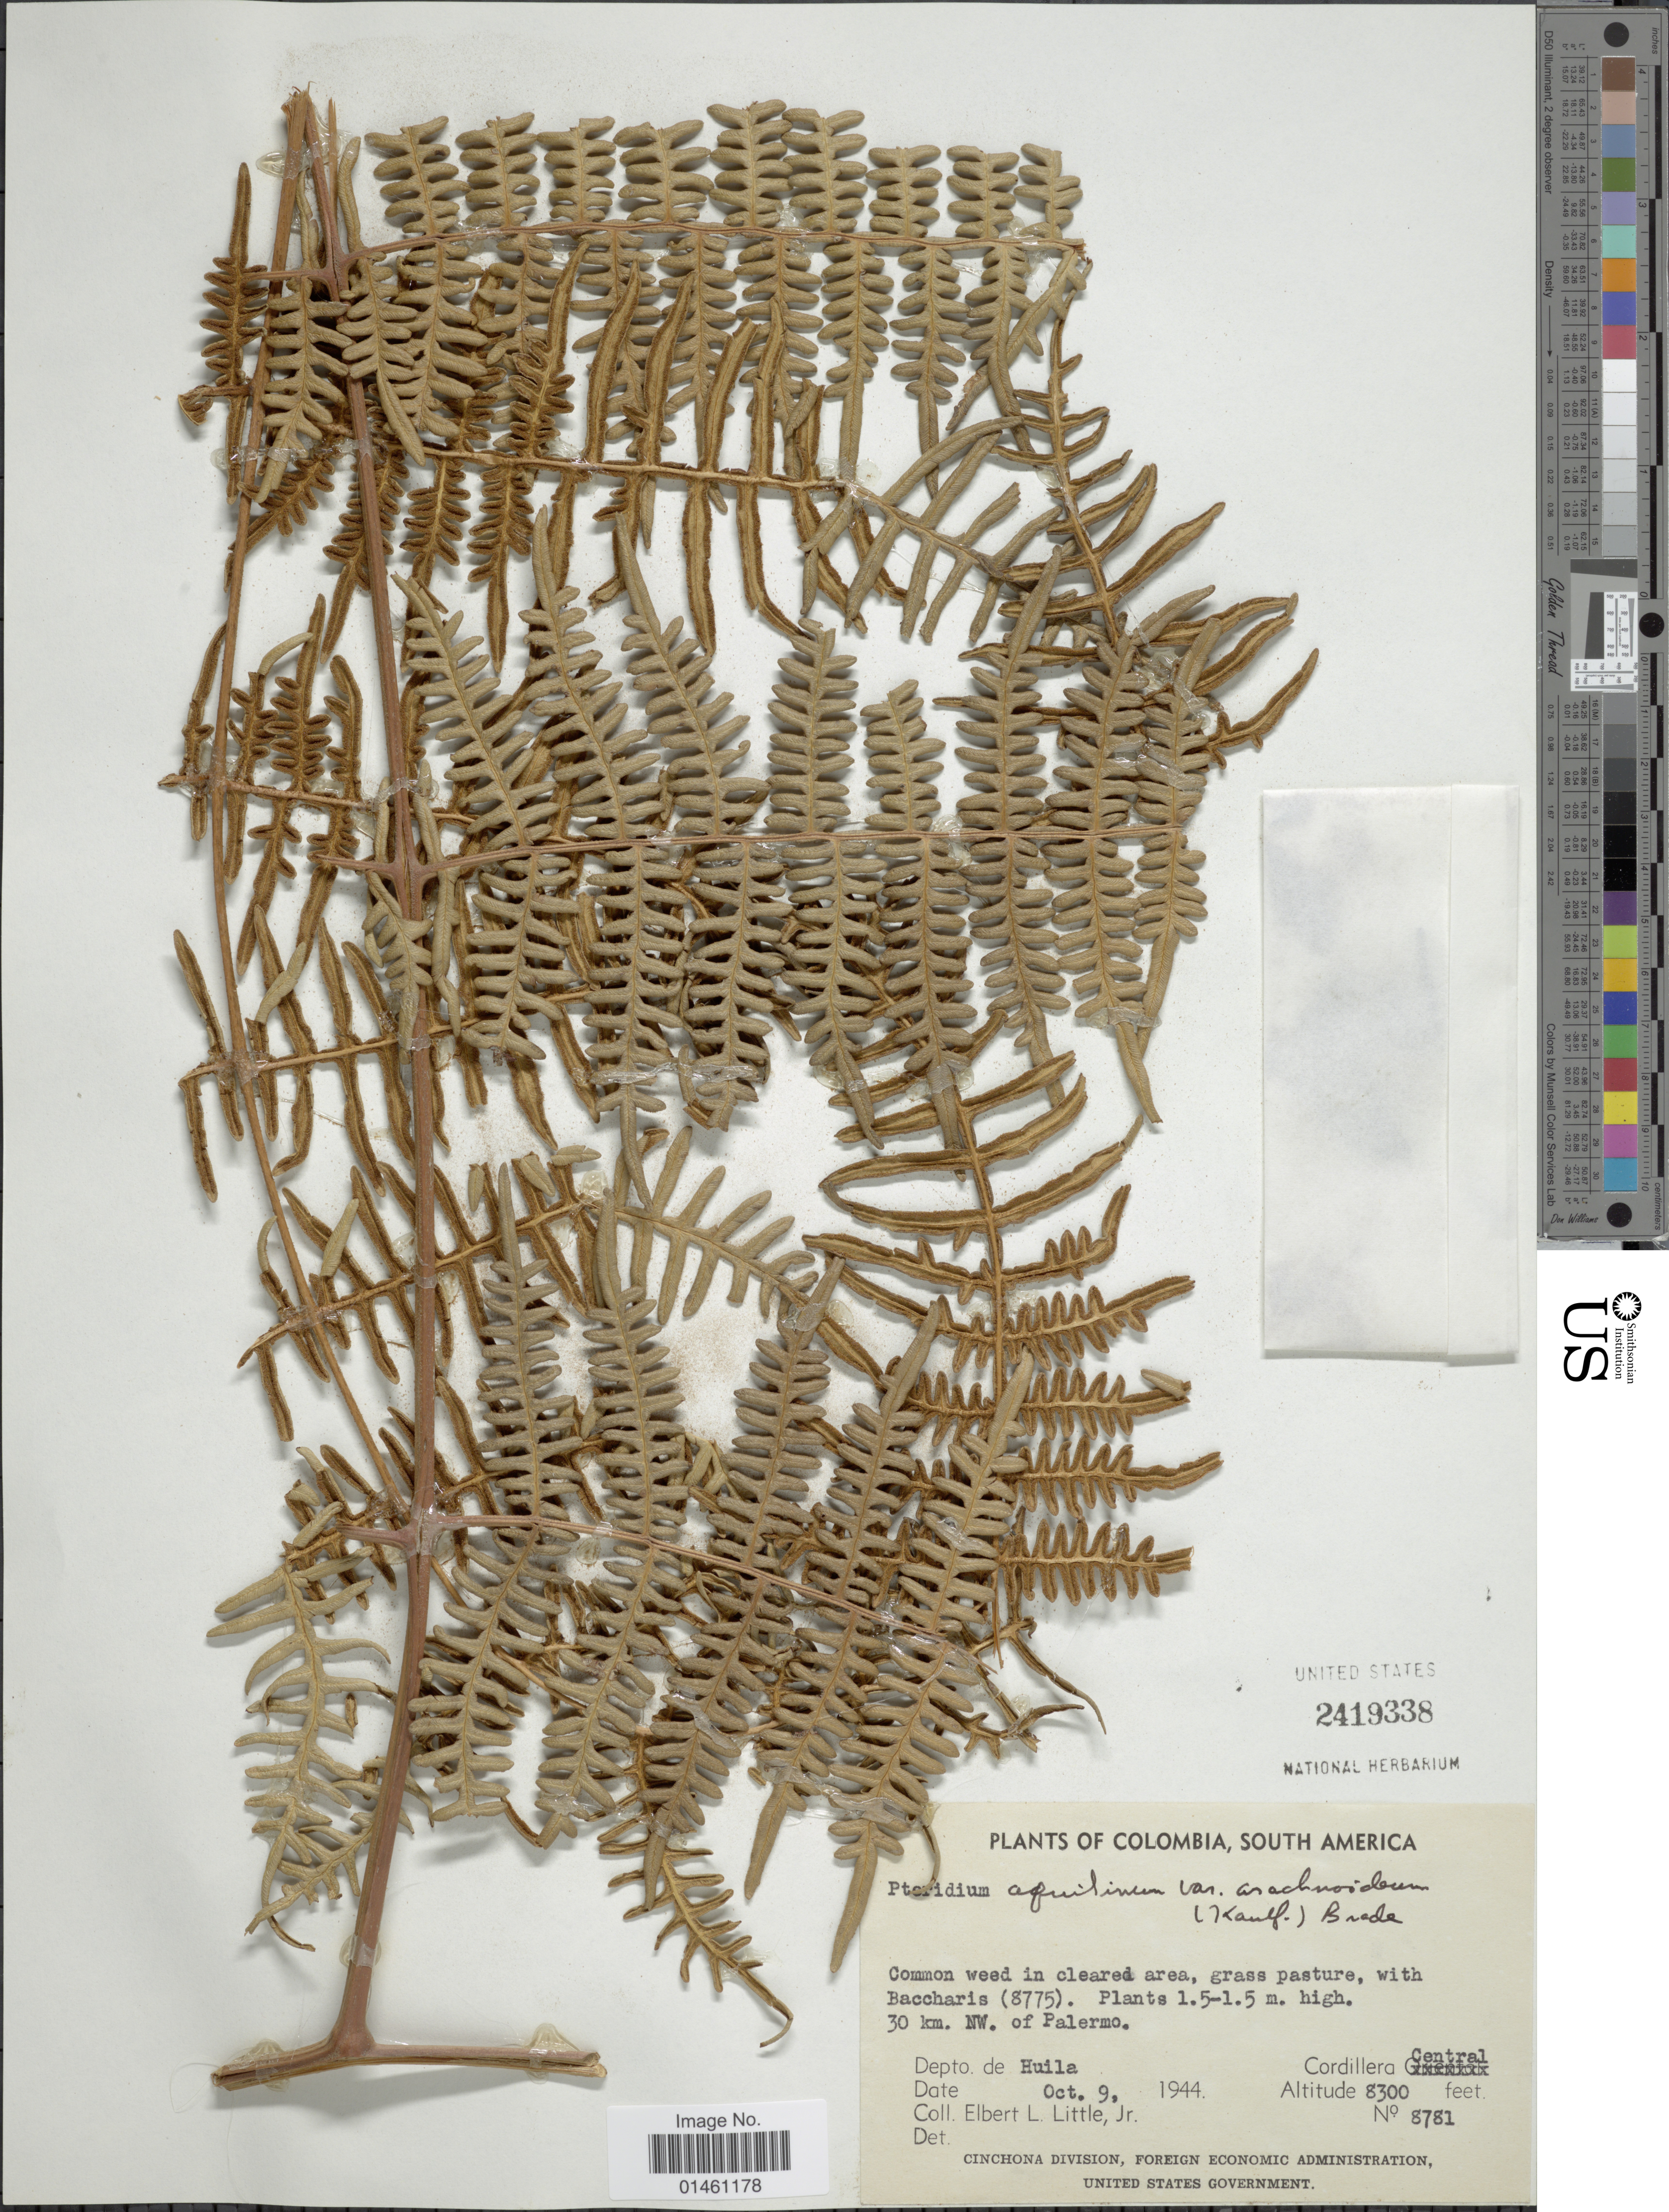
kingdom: Plantae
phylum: Tracheophyta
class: Polypodiopsida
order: Polypodiales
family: Dennstaedtiaceae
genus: Pteridium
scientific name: Pteridium aquilinum var. arachnoideum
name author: (Kaulf.) Herter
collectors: E. L. Little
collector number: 8781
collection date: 1944-10-09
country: Colombia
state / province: Huila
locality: South America, 30km NW of Palermo, Depto de Huila, Cordillera Central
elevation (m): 2530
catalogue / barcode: US 2419338